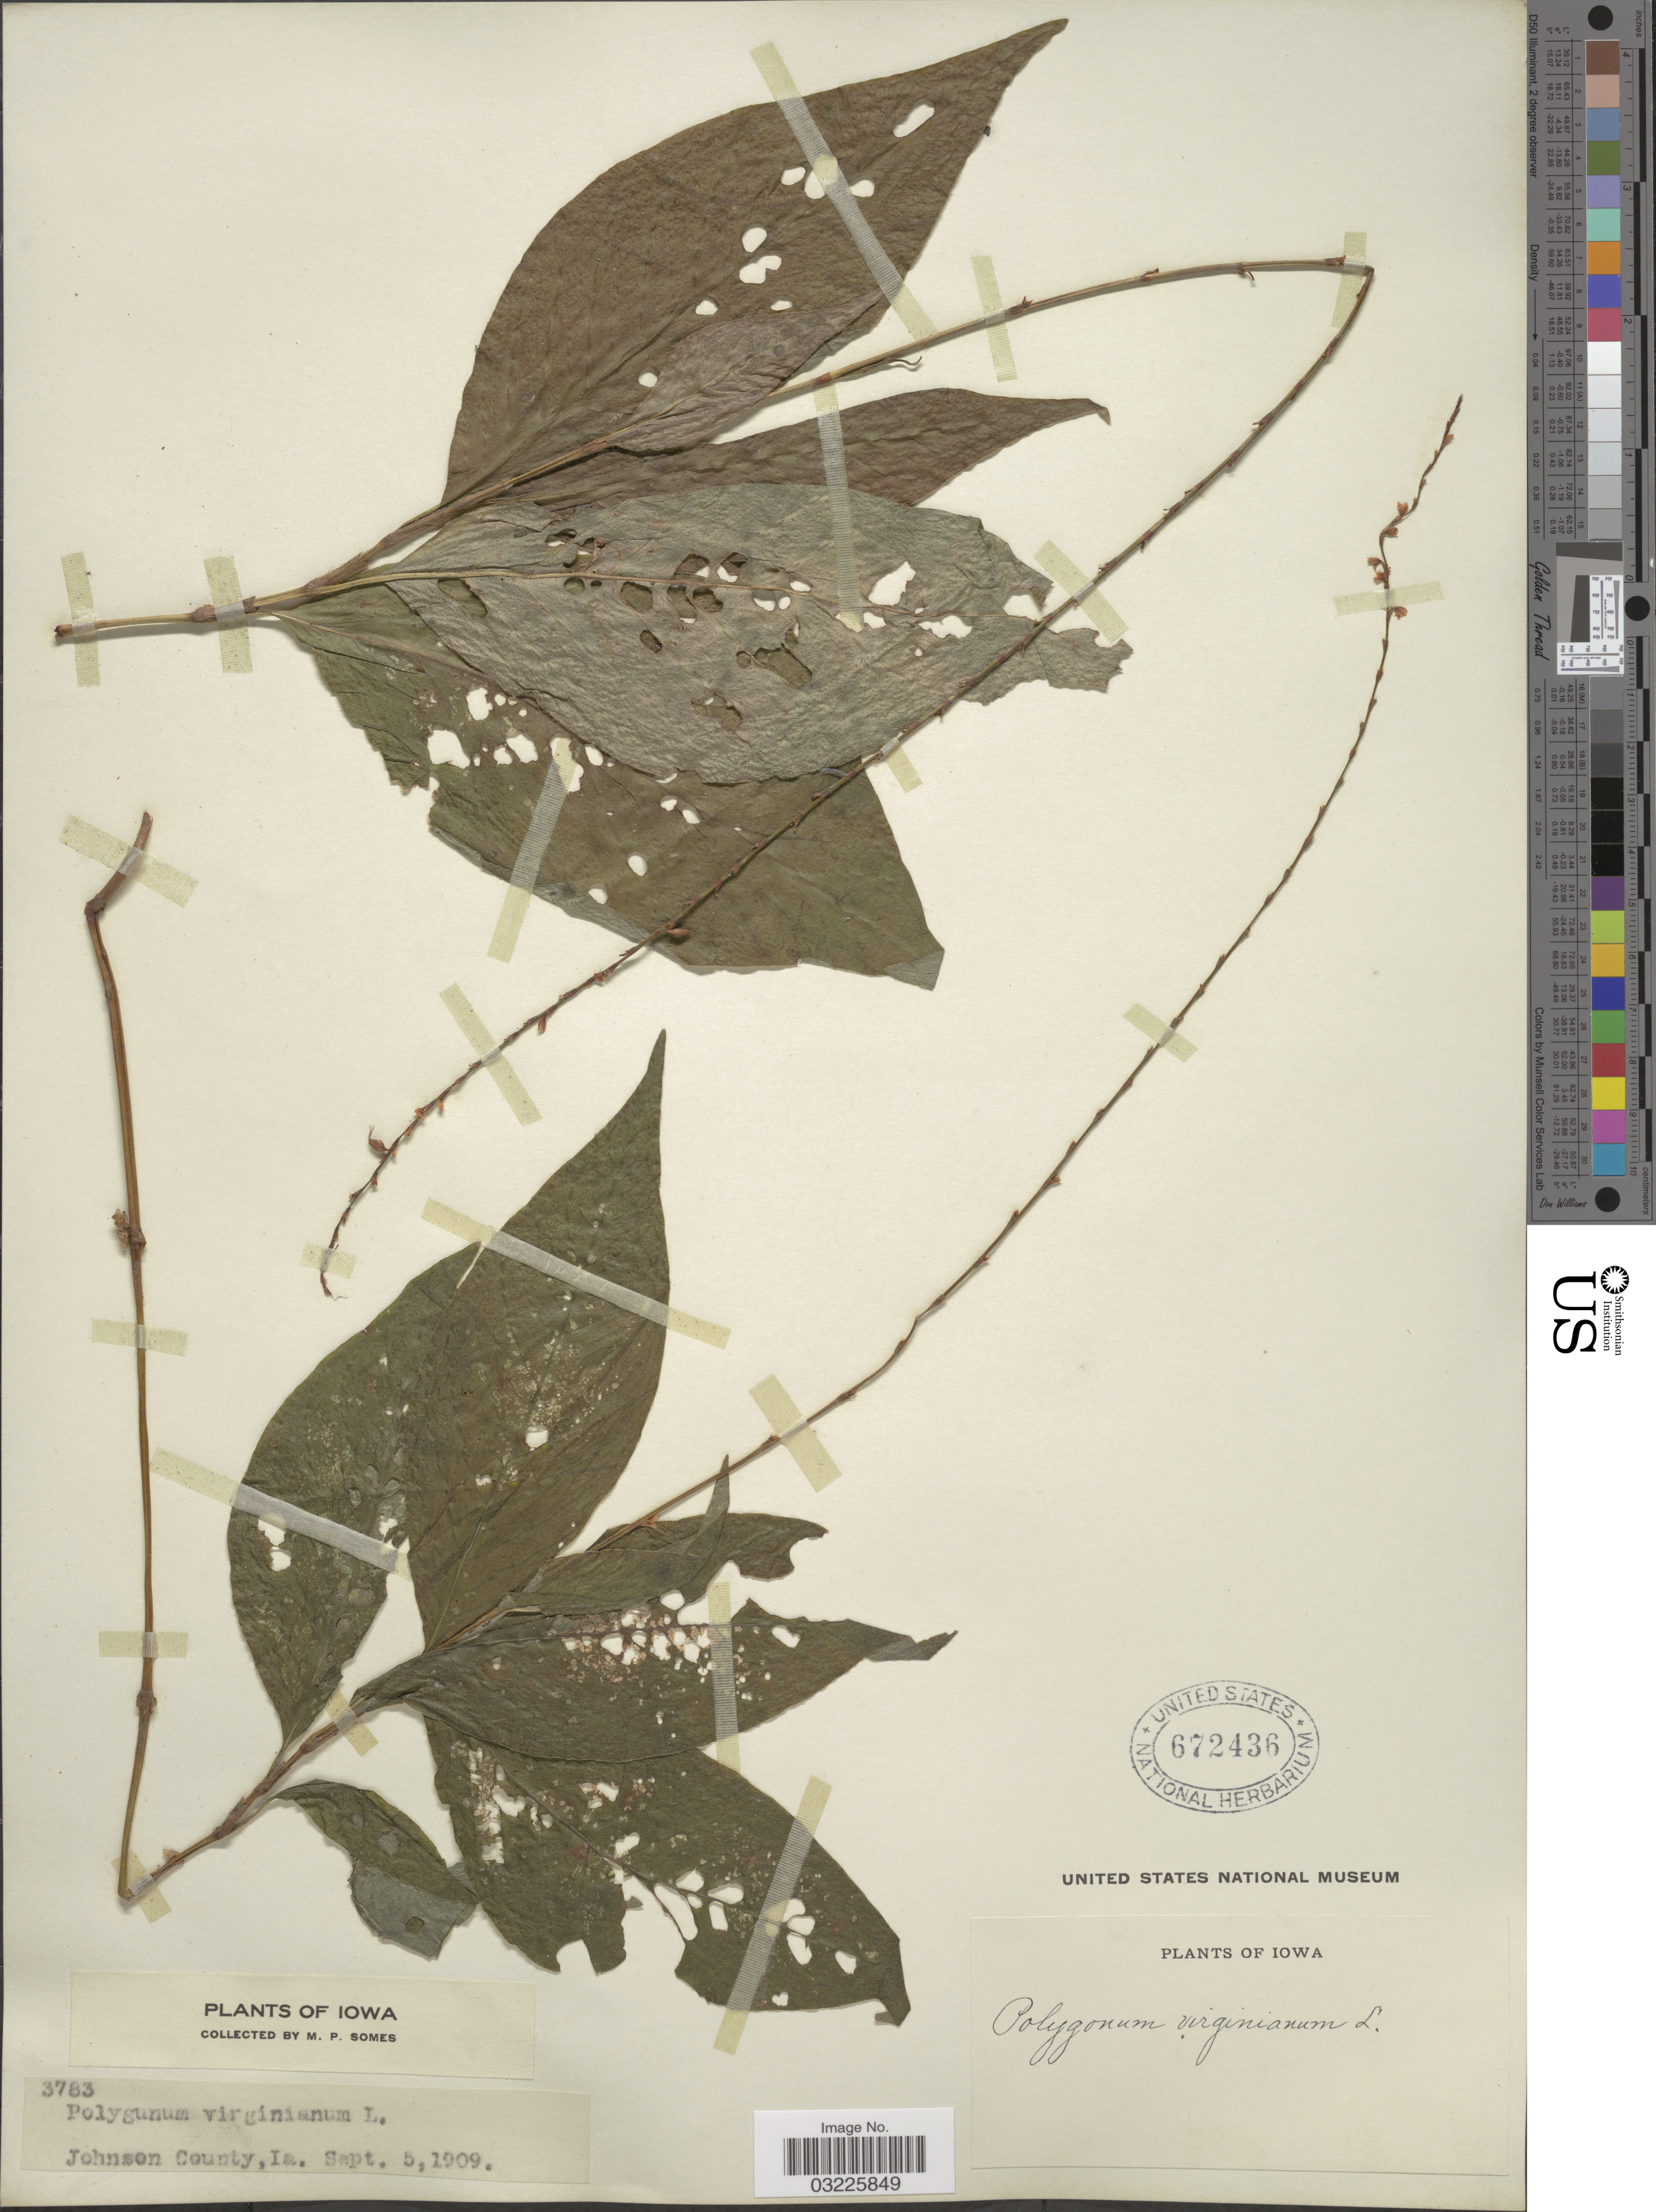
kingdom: Plantae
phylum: Tracheophyta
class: Magnoliopsida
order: Caryophyllales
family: Polygonaceae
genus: Persicaria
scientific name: Persicaria virginiana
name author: (L.) Gaertn.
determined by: Atha, D. E.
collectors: M. Somes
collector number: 3783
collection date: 1909-09-05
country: United States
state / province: Iowa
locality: Johnson County.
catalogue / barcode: US 672436